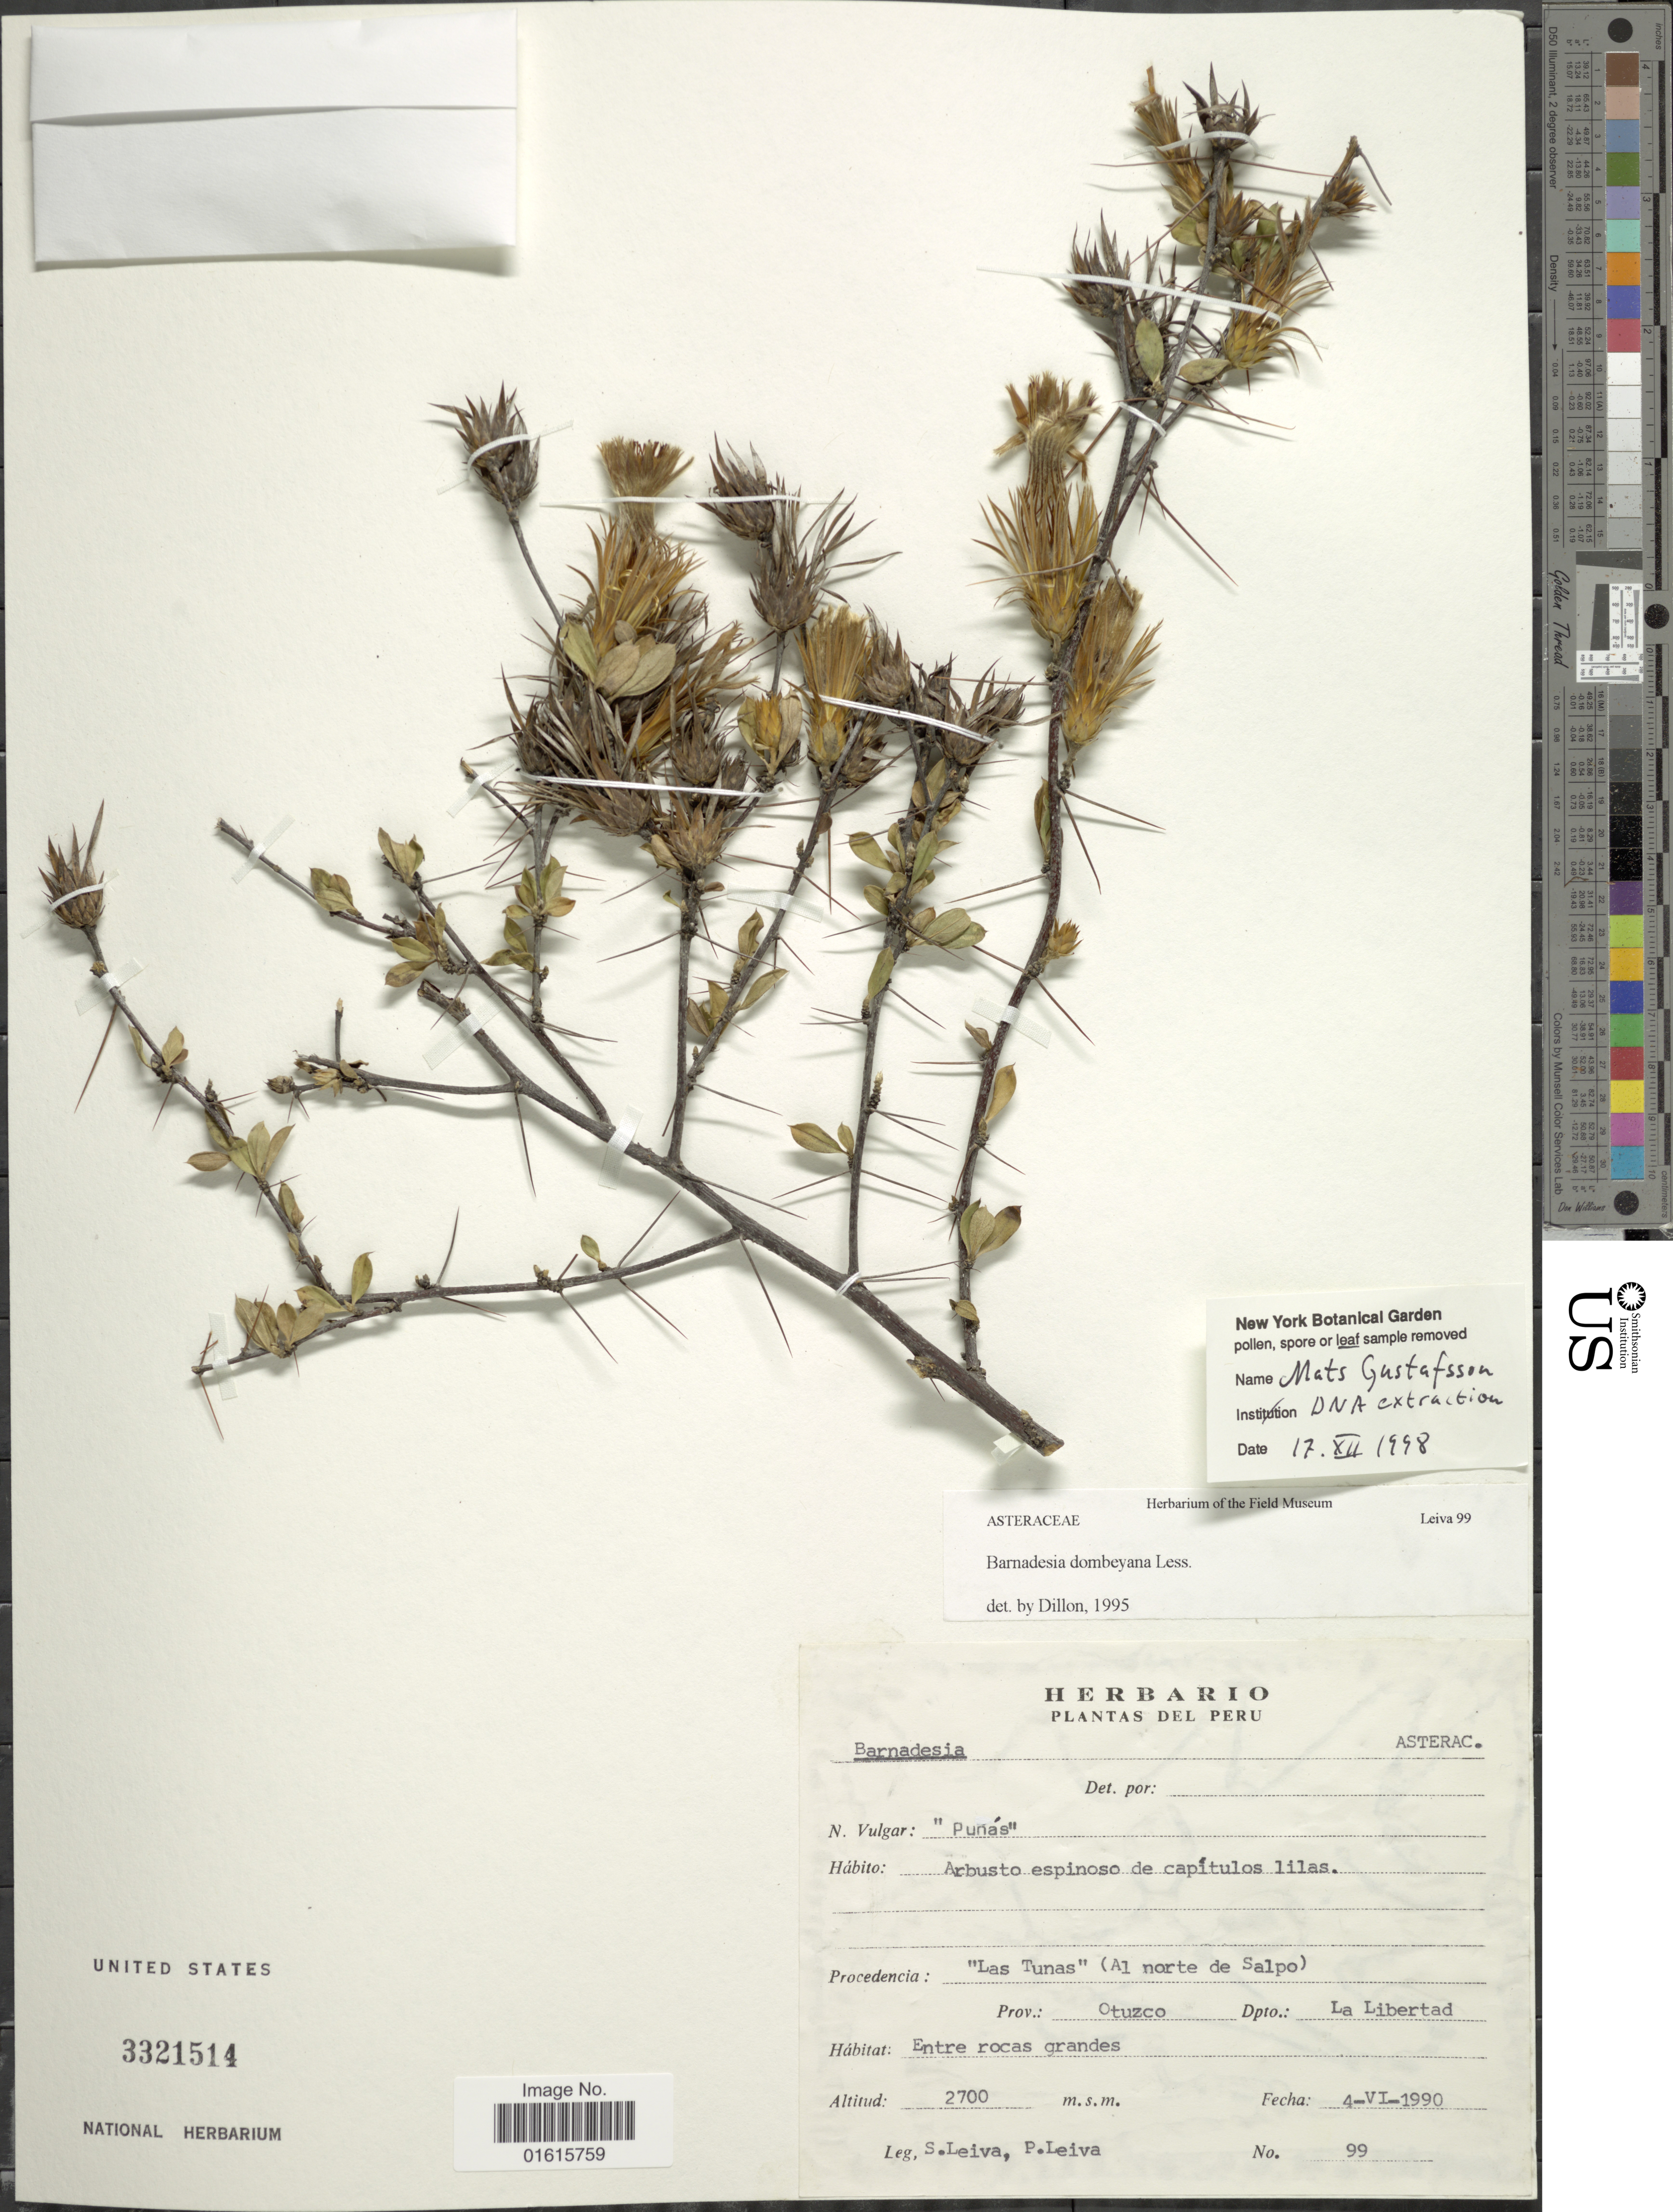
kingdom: Plantae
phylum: Tracheophyta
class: Magnoliopsida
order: Asterales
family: Asteraceae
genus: Barnadesia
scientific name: Barnadesia dombeyana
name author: Less.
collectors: S. Leiva & P. Leiva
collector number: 99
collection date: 1990-06-04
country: Peru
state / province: La Libertad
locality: N. Vulgar: "Punas" Procedencia: "Las Tunas" (Al norte de Salpo) Prov. Otuzco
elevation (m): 2700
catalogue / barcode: US 3321514